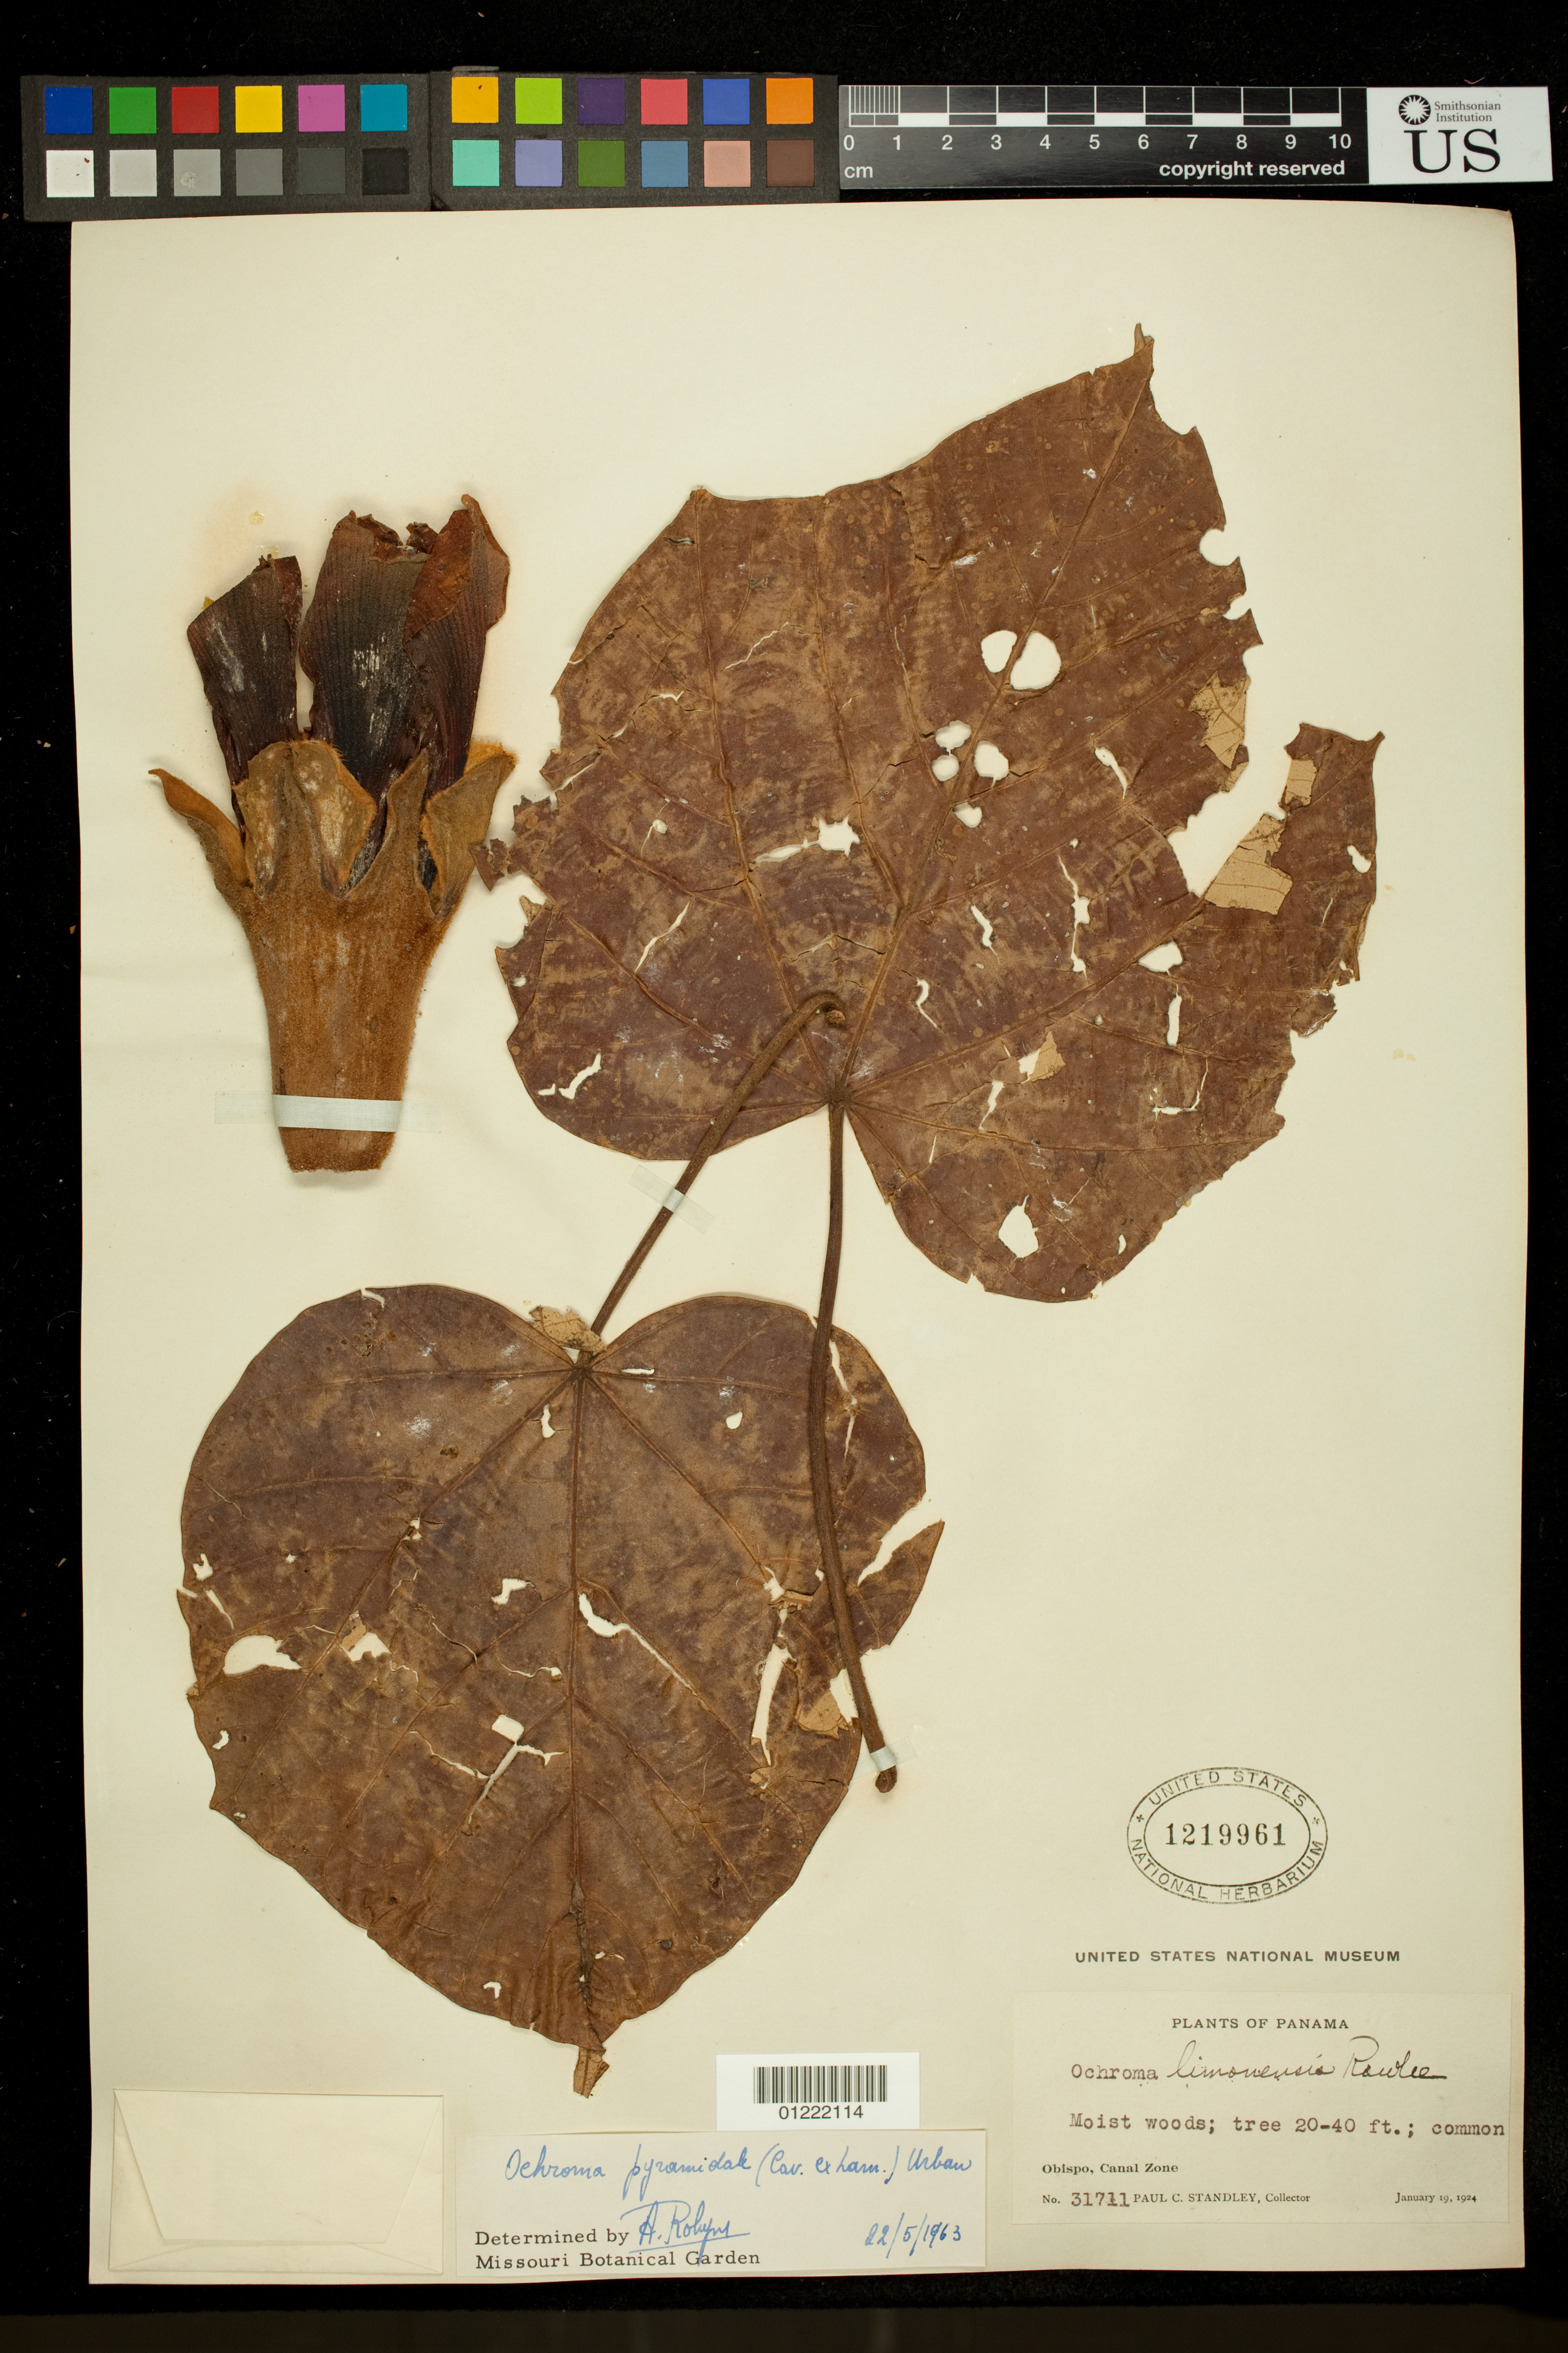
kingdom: Plantae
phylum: Tracheophyta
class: Magnoliopsida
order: Malvales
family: Malvaceae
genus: Ochroma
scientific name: Ochroma pyramidale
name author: (Cav. ex Lam.) Urb.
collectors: P. C. Standley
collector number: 31711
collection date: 1924-01-19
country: Panama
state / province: Panamá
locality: Obispo, Canal Zone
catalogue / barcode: US 1219961